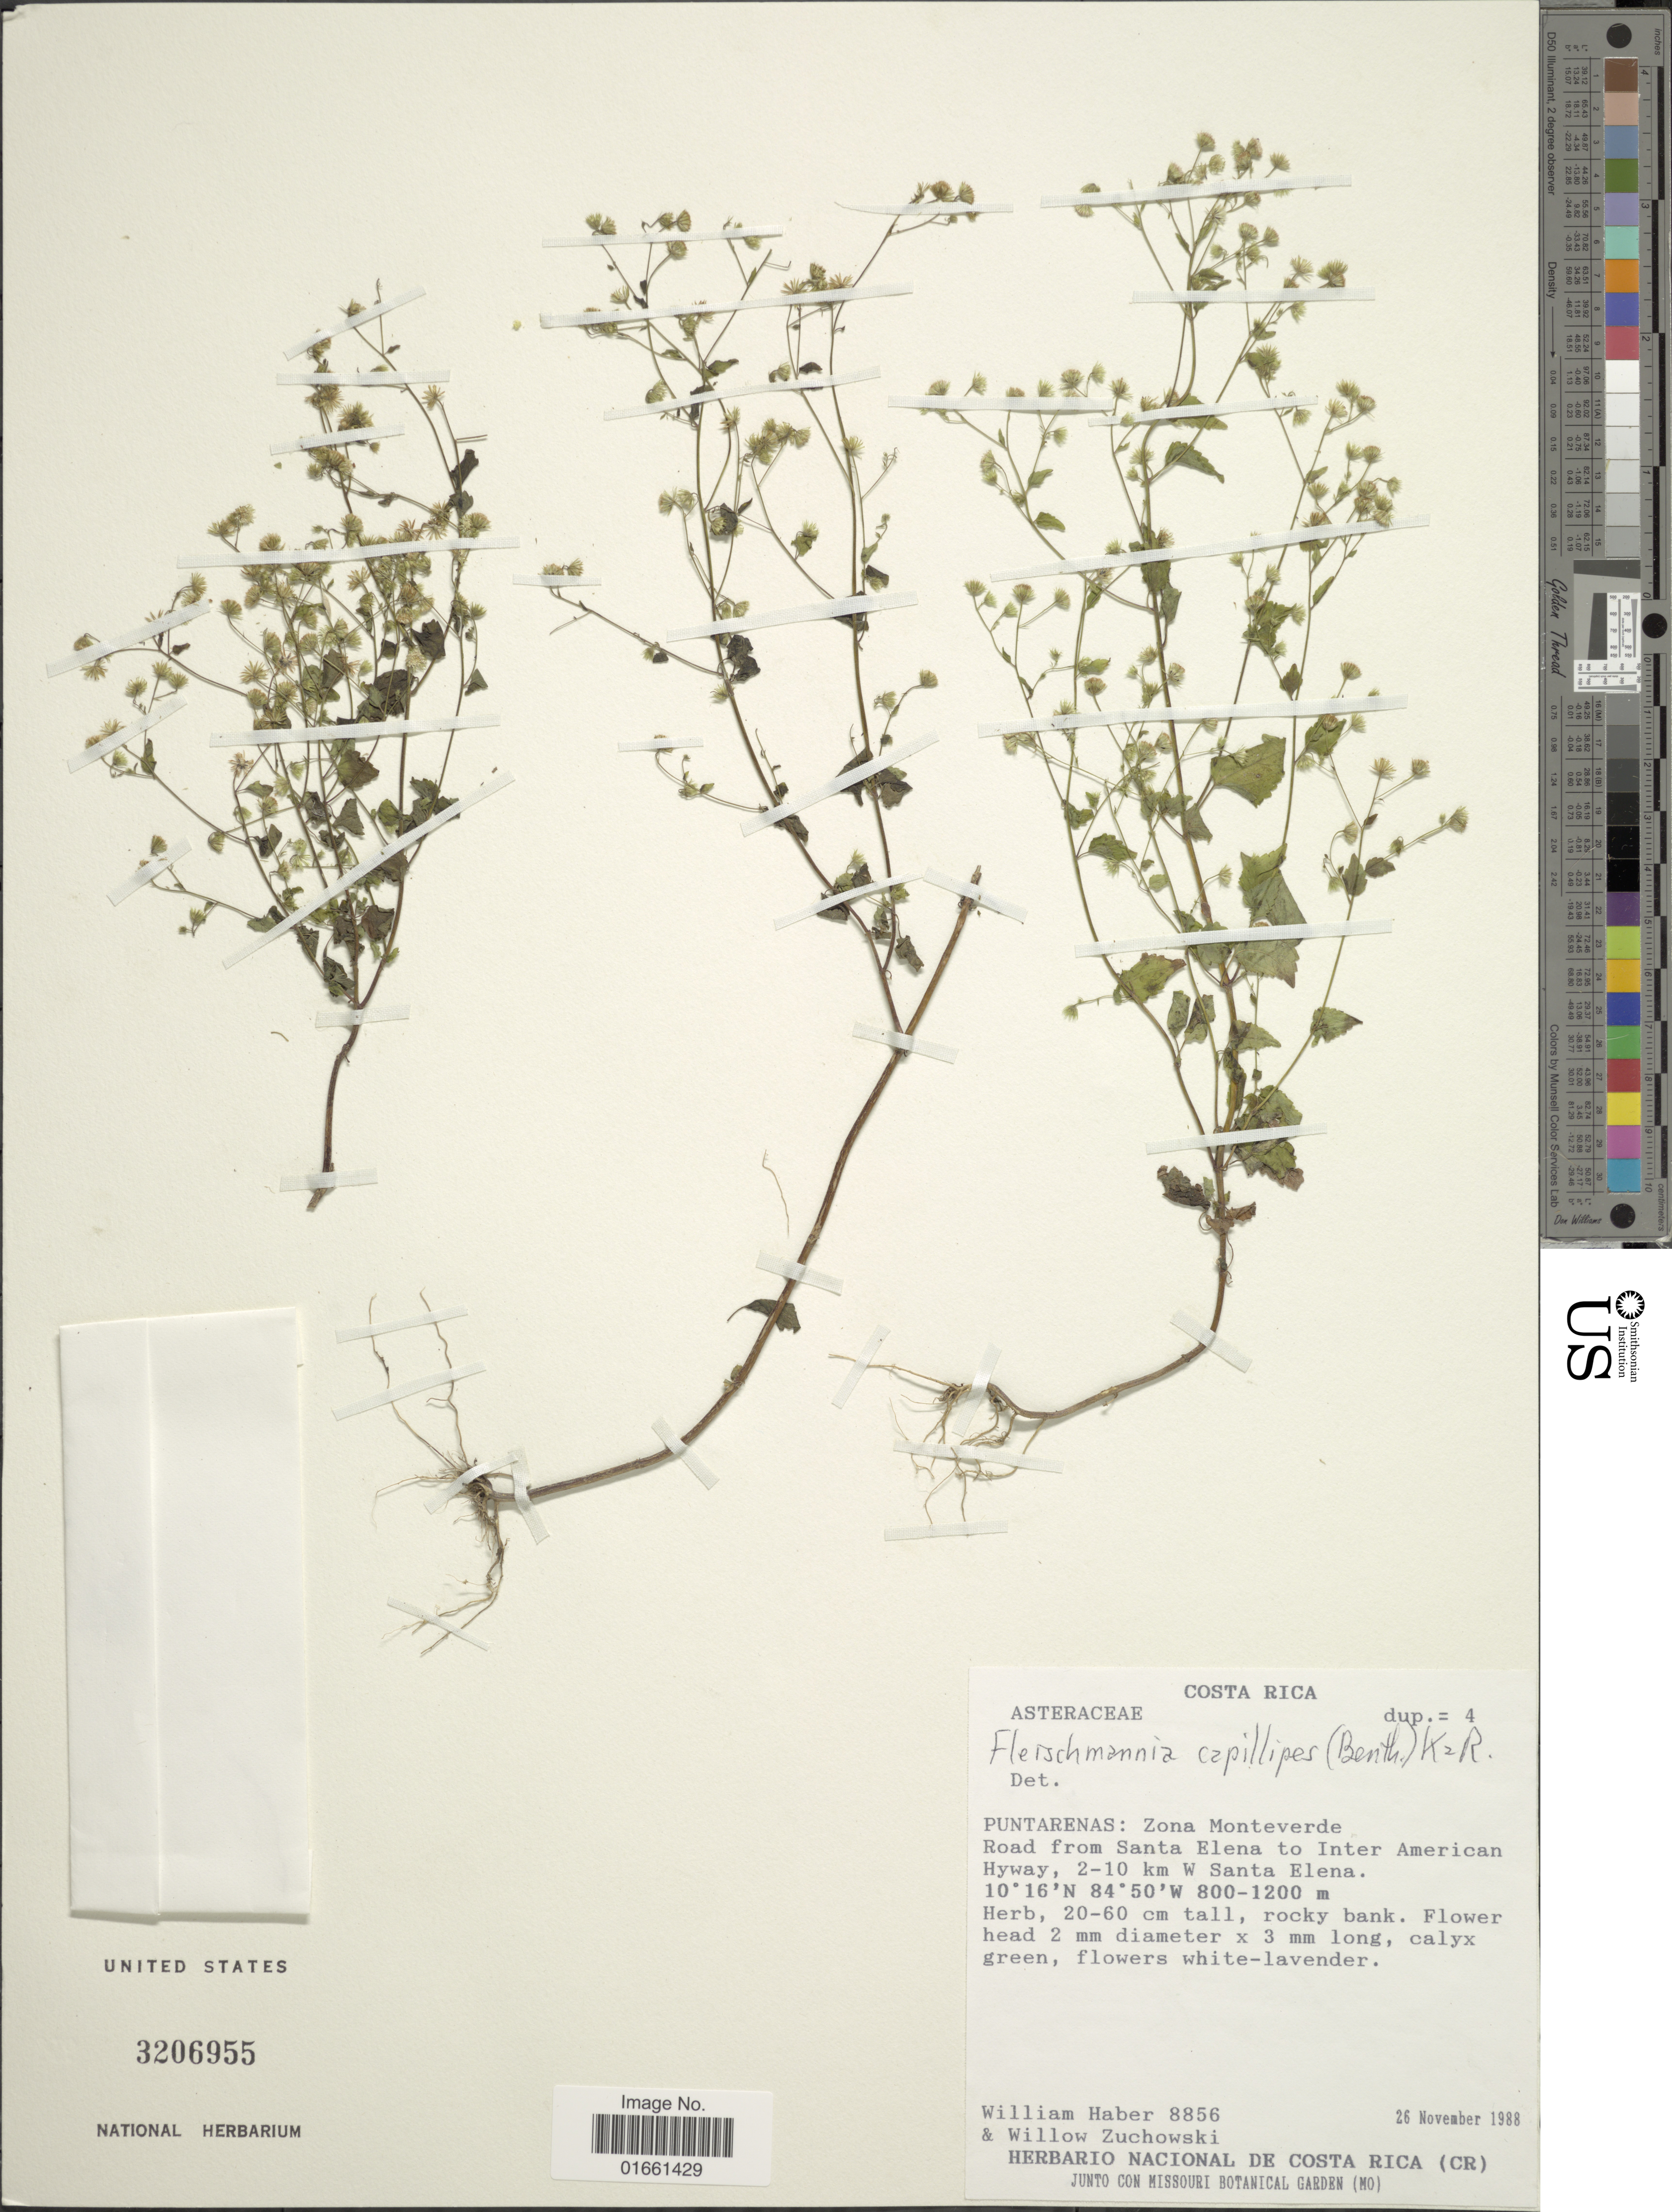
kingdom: Plantae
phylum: Tracheophyta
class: Magnoliopsida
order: Asterales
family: Asteraceae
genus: Fleischmannia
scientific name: Fleischmannia capillipes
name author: (Benth. ex Oerst.) R.M. King & H. Rob.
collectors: W. Haber & W. Zuchowski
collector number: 8856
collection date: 1988-11-26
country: Costa Rica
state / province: Puntarenas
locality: Zone Monteverde, Road from Santa Elena to Inter American Hyway, 2 - 10 km W Santa Elena.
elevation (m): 800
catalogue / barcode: US 3206955